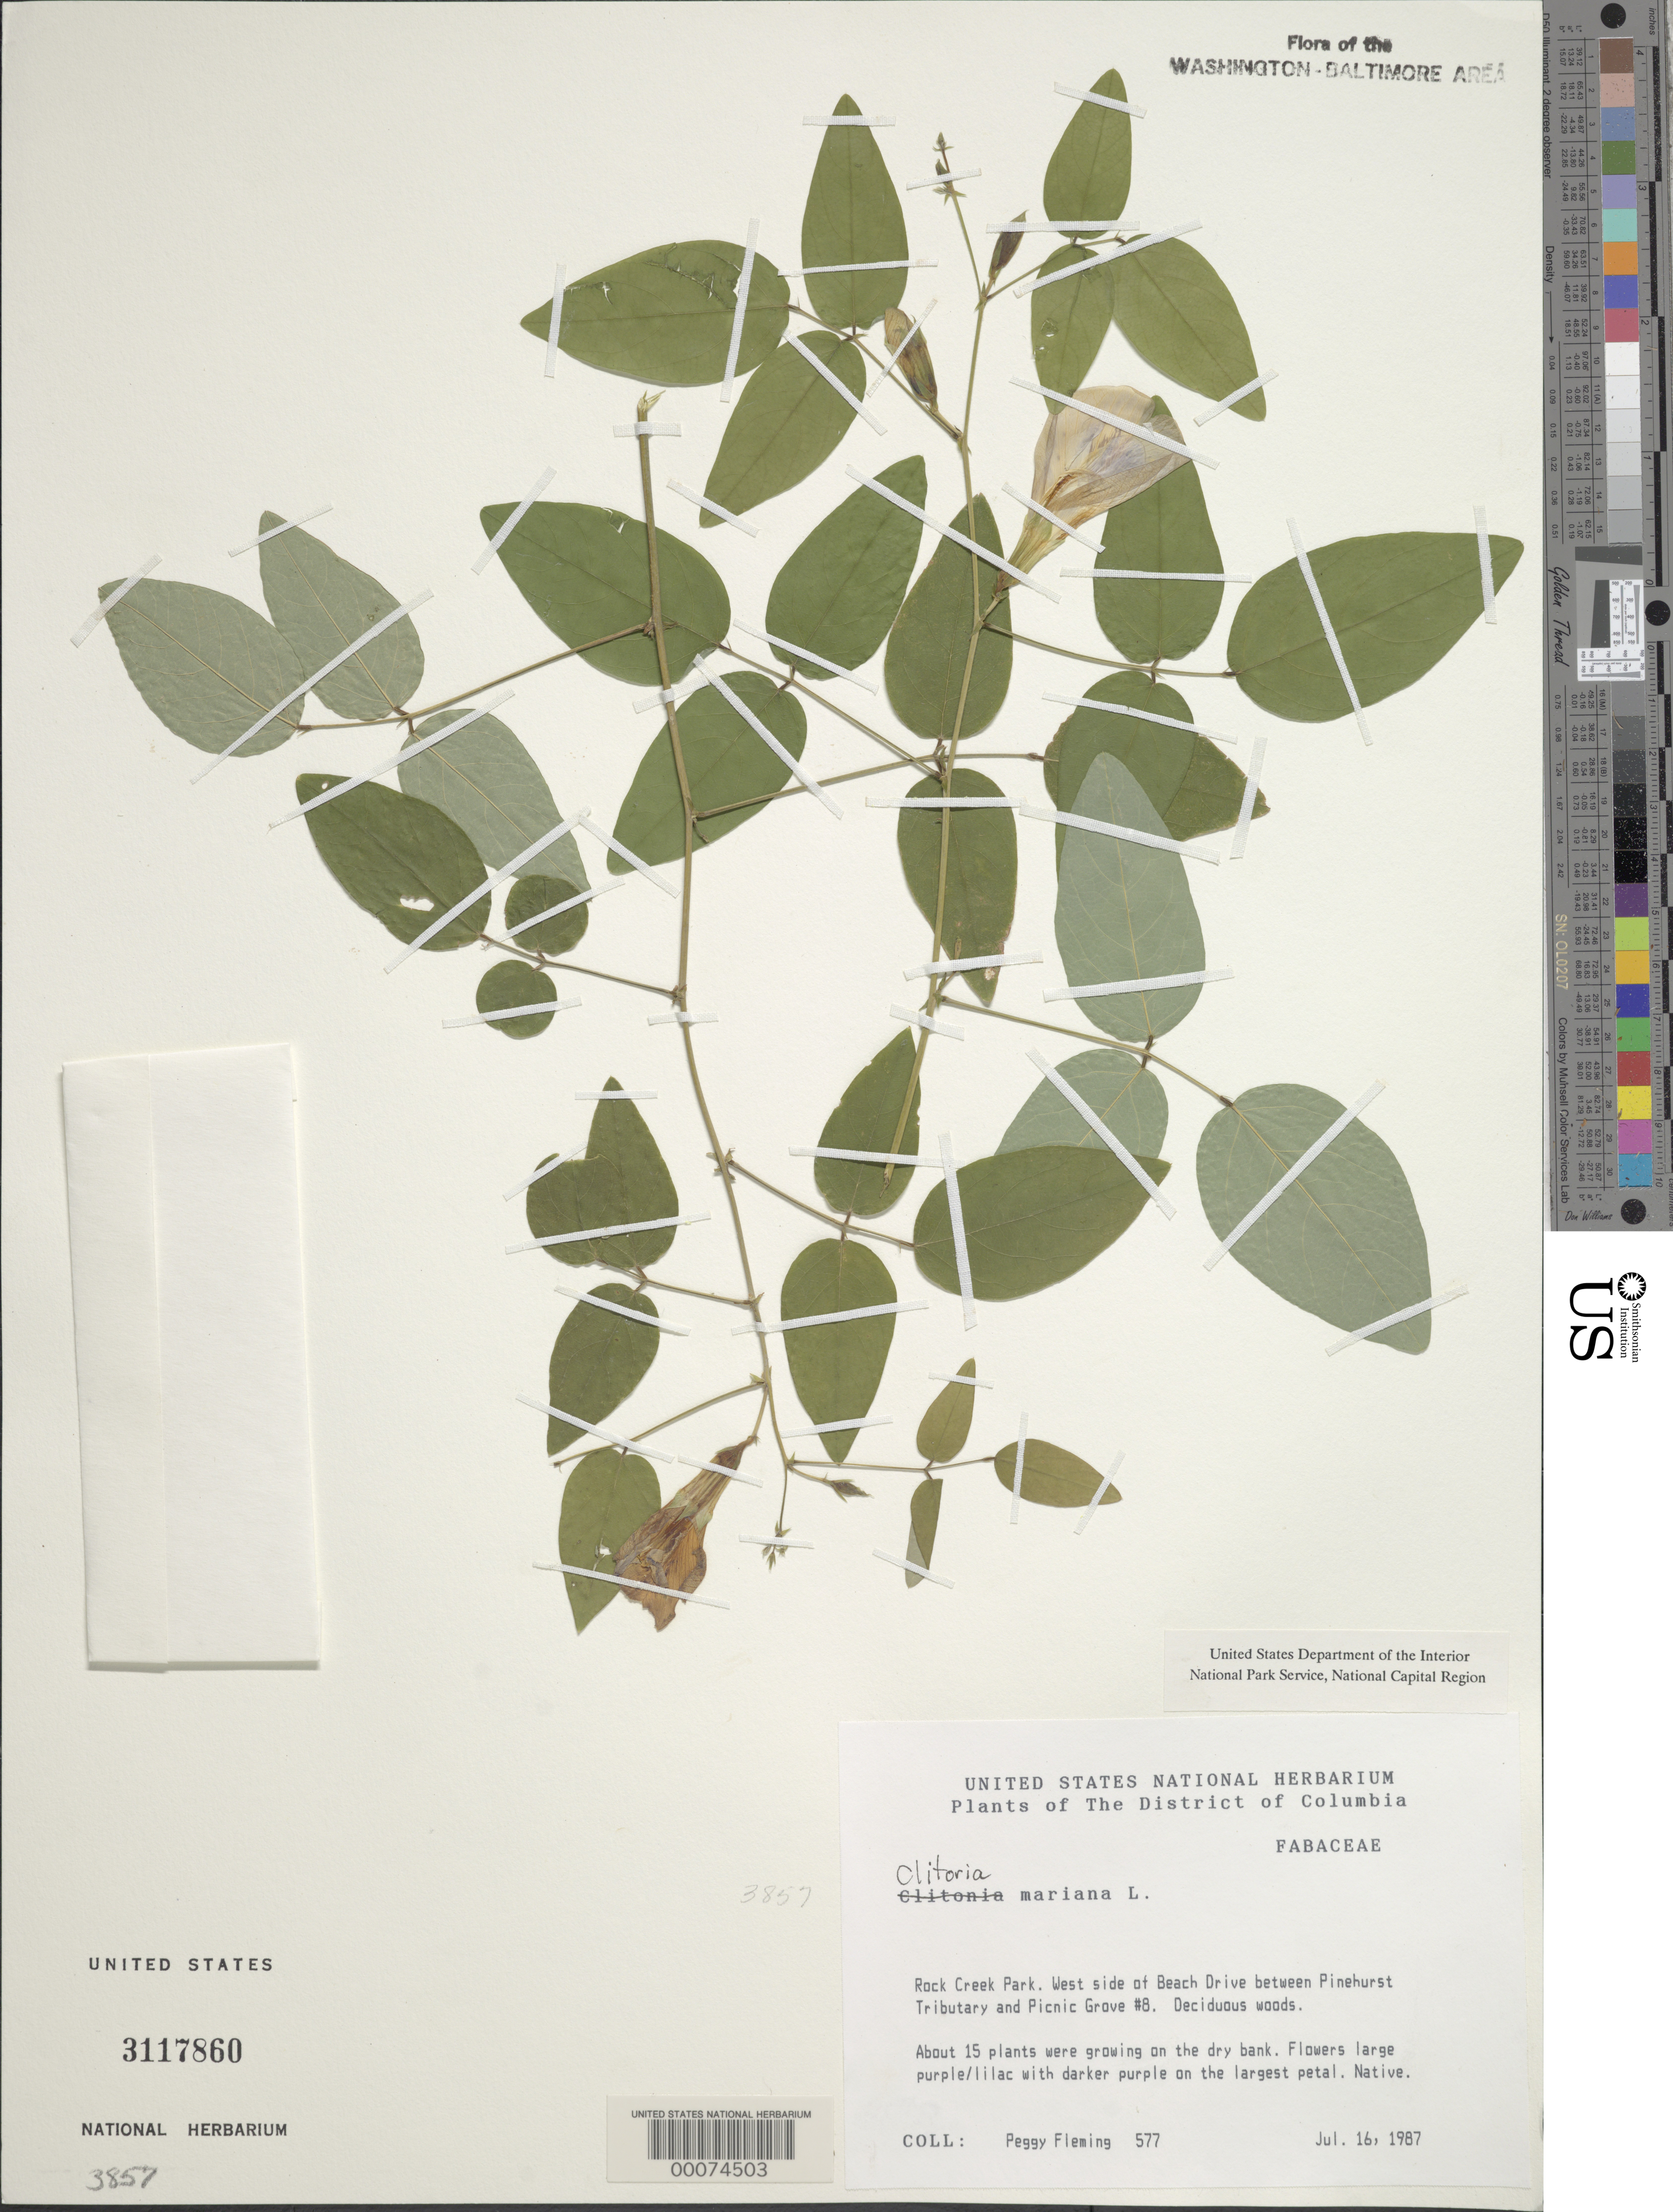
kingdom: Plantae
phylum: Tracheophyta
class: Magnoliopsida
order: Fabales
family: Fabaceae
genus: Clitoria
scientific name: Clitoria mariana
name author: L.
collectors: P. Fleming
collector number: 577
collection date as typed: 16 Jul 1987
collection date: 1987-07-16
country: United States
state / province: District of Columbia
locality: Rock Creek Park. West side of Beach Drive between Pinehurst Tributary and Picnic Grove #8. Rock Creek Park and vicinity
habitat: Deciduous woods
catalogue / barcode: US 3117860